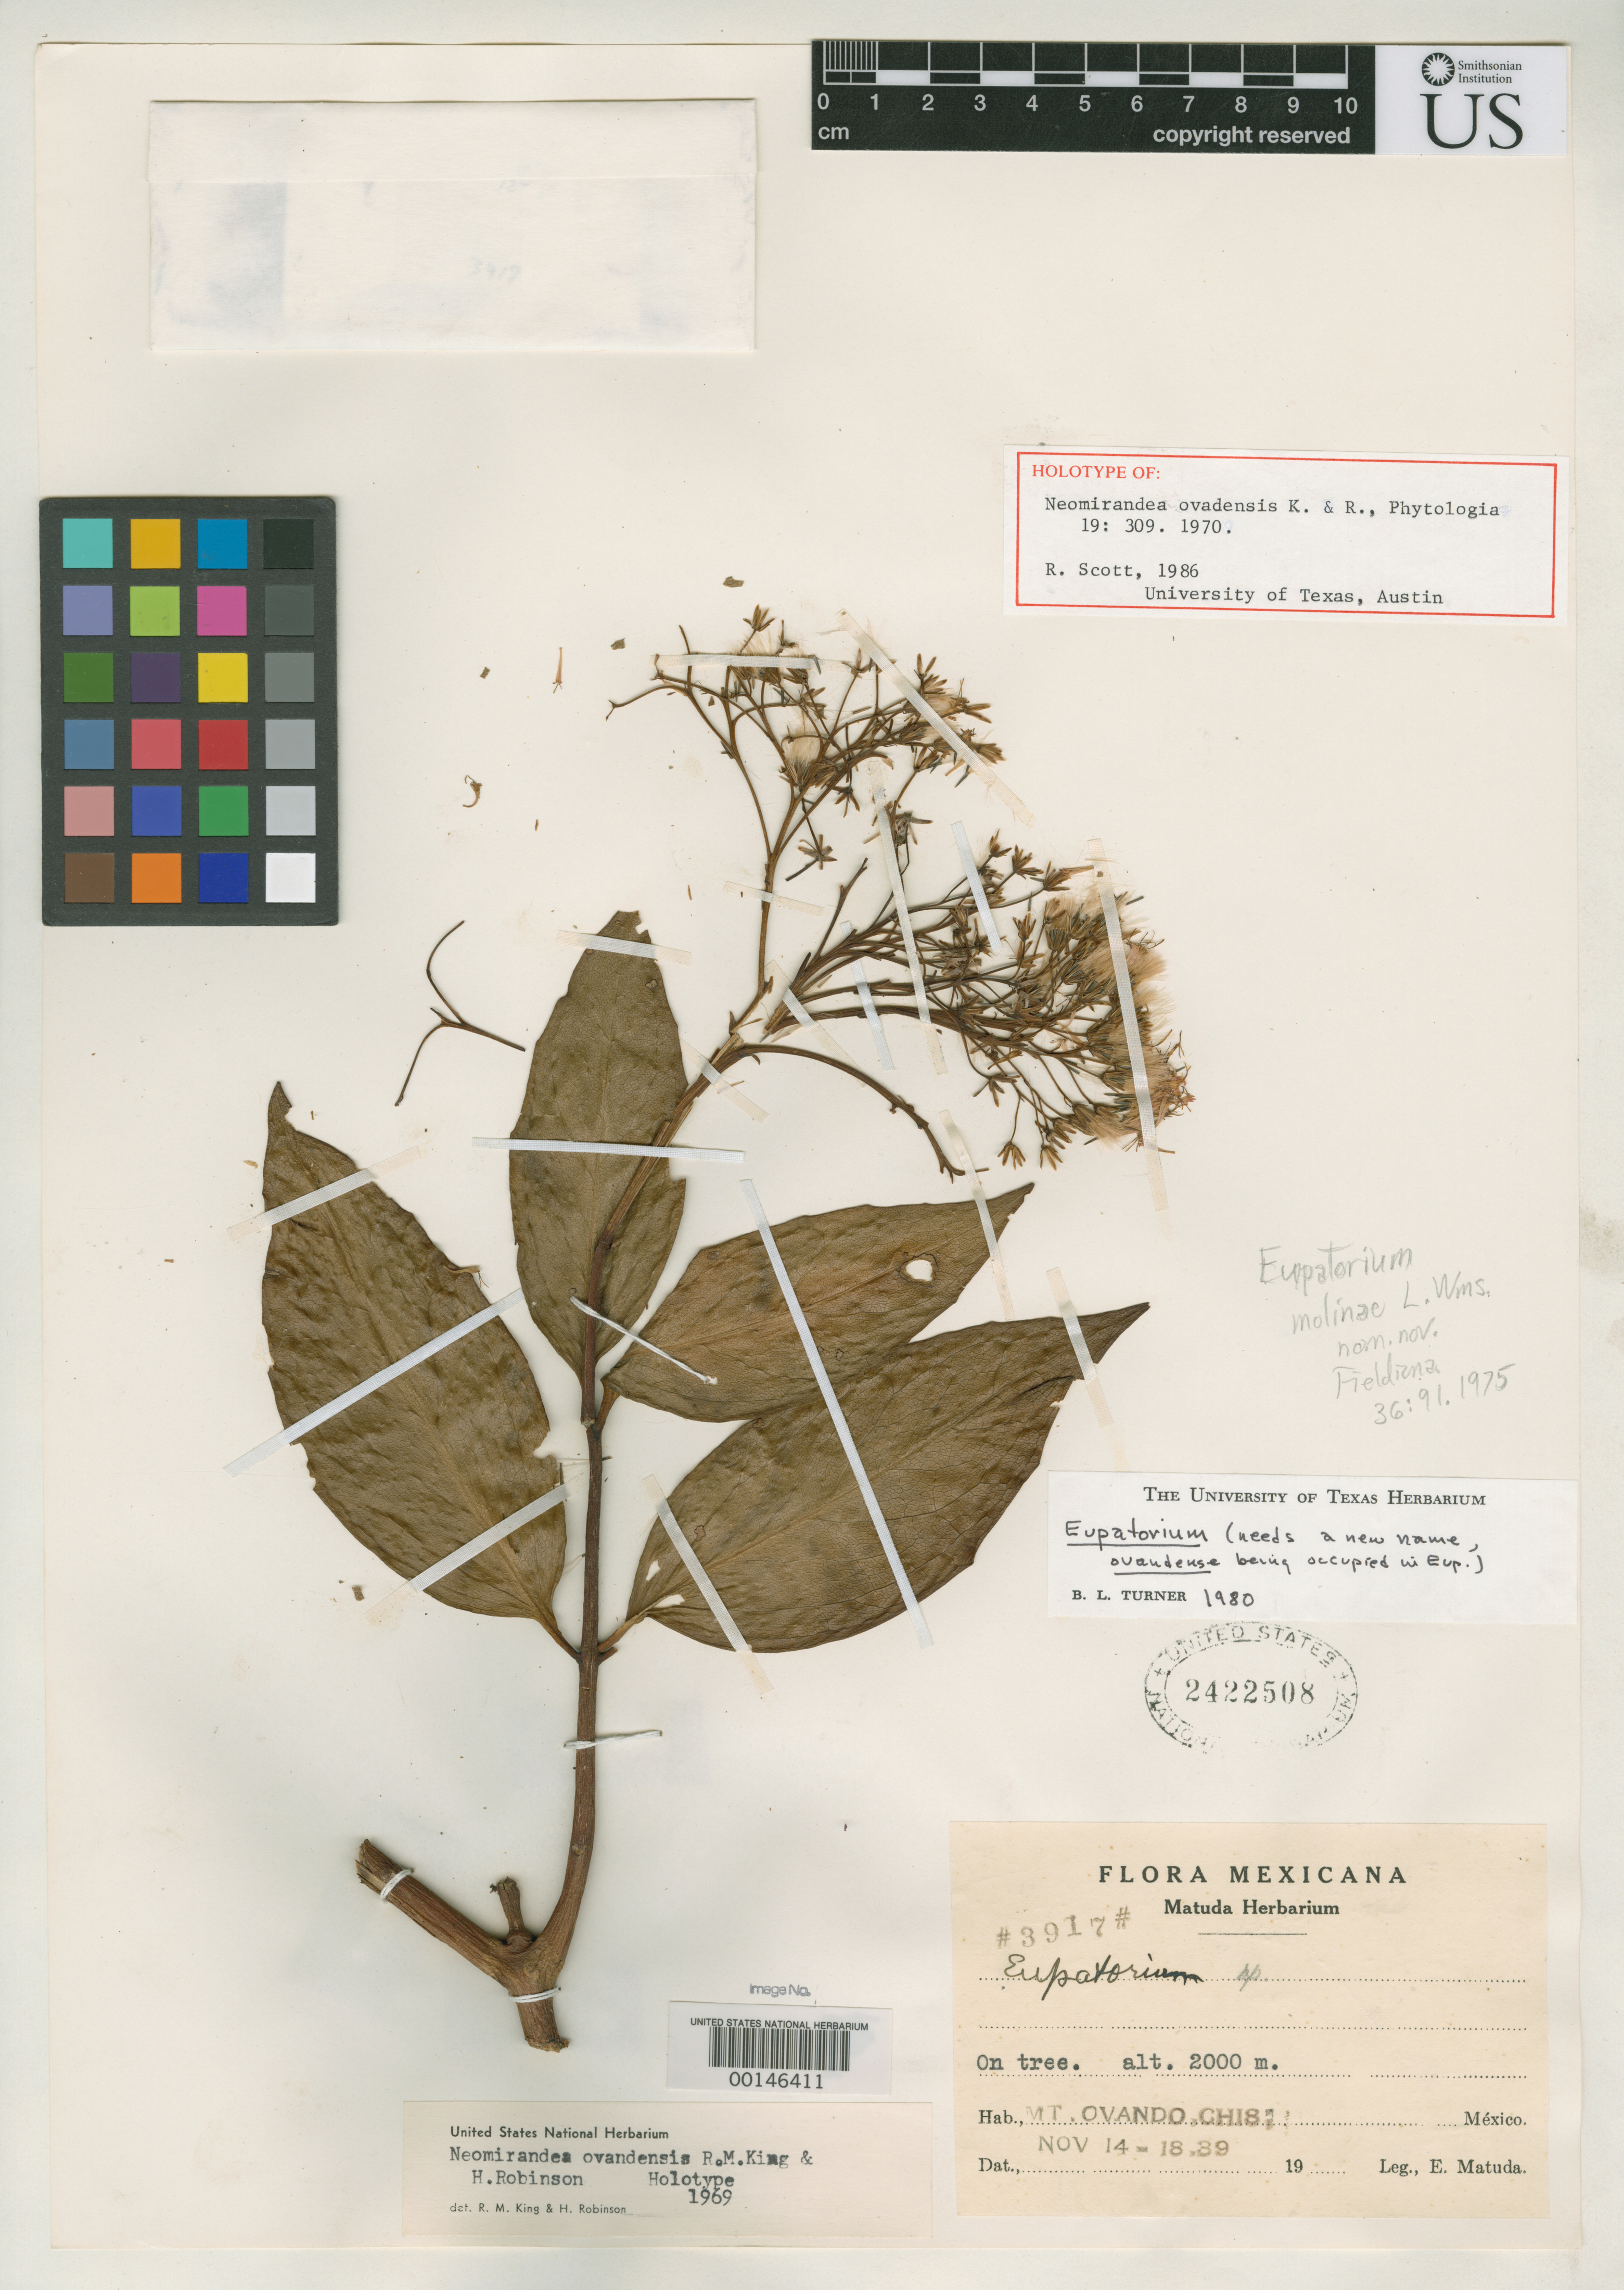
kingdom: Plantae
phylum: Tracheophyta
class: Magnoliopsida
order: Asterales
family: Asteraceae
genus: Neomirandea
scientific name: Neomirandea ovandensis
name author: R.M. King & H. Rob.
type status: Holotype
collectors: E. Matuda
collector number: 3917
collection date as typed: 18 Nov 1939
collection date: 1939-11-18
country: Mexico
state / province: Chiapas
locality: Mt. Ovando.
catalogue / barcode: US 2422508